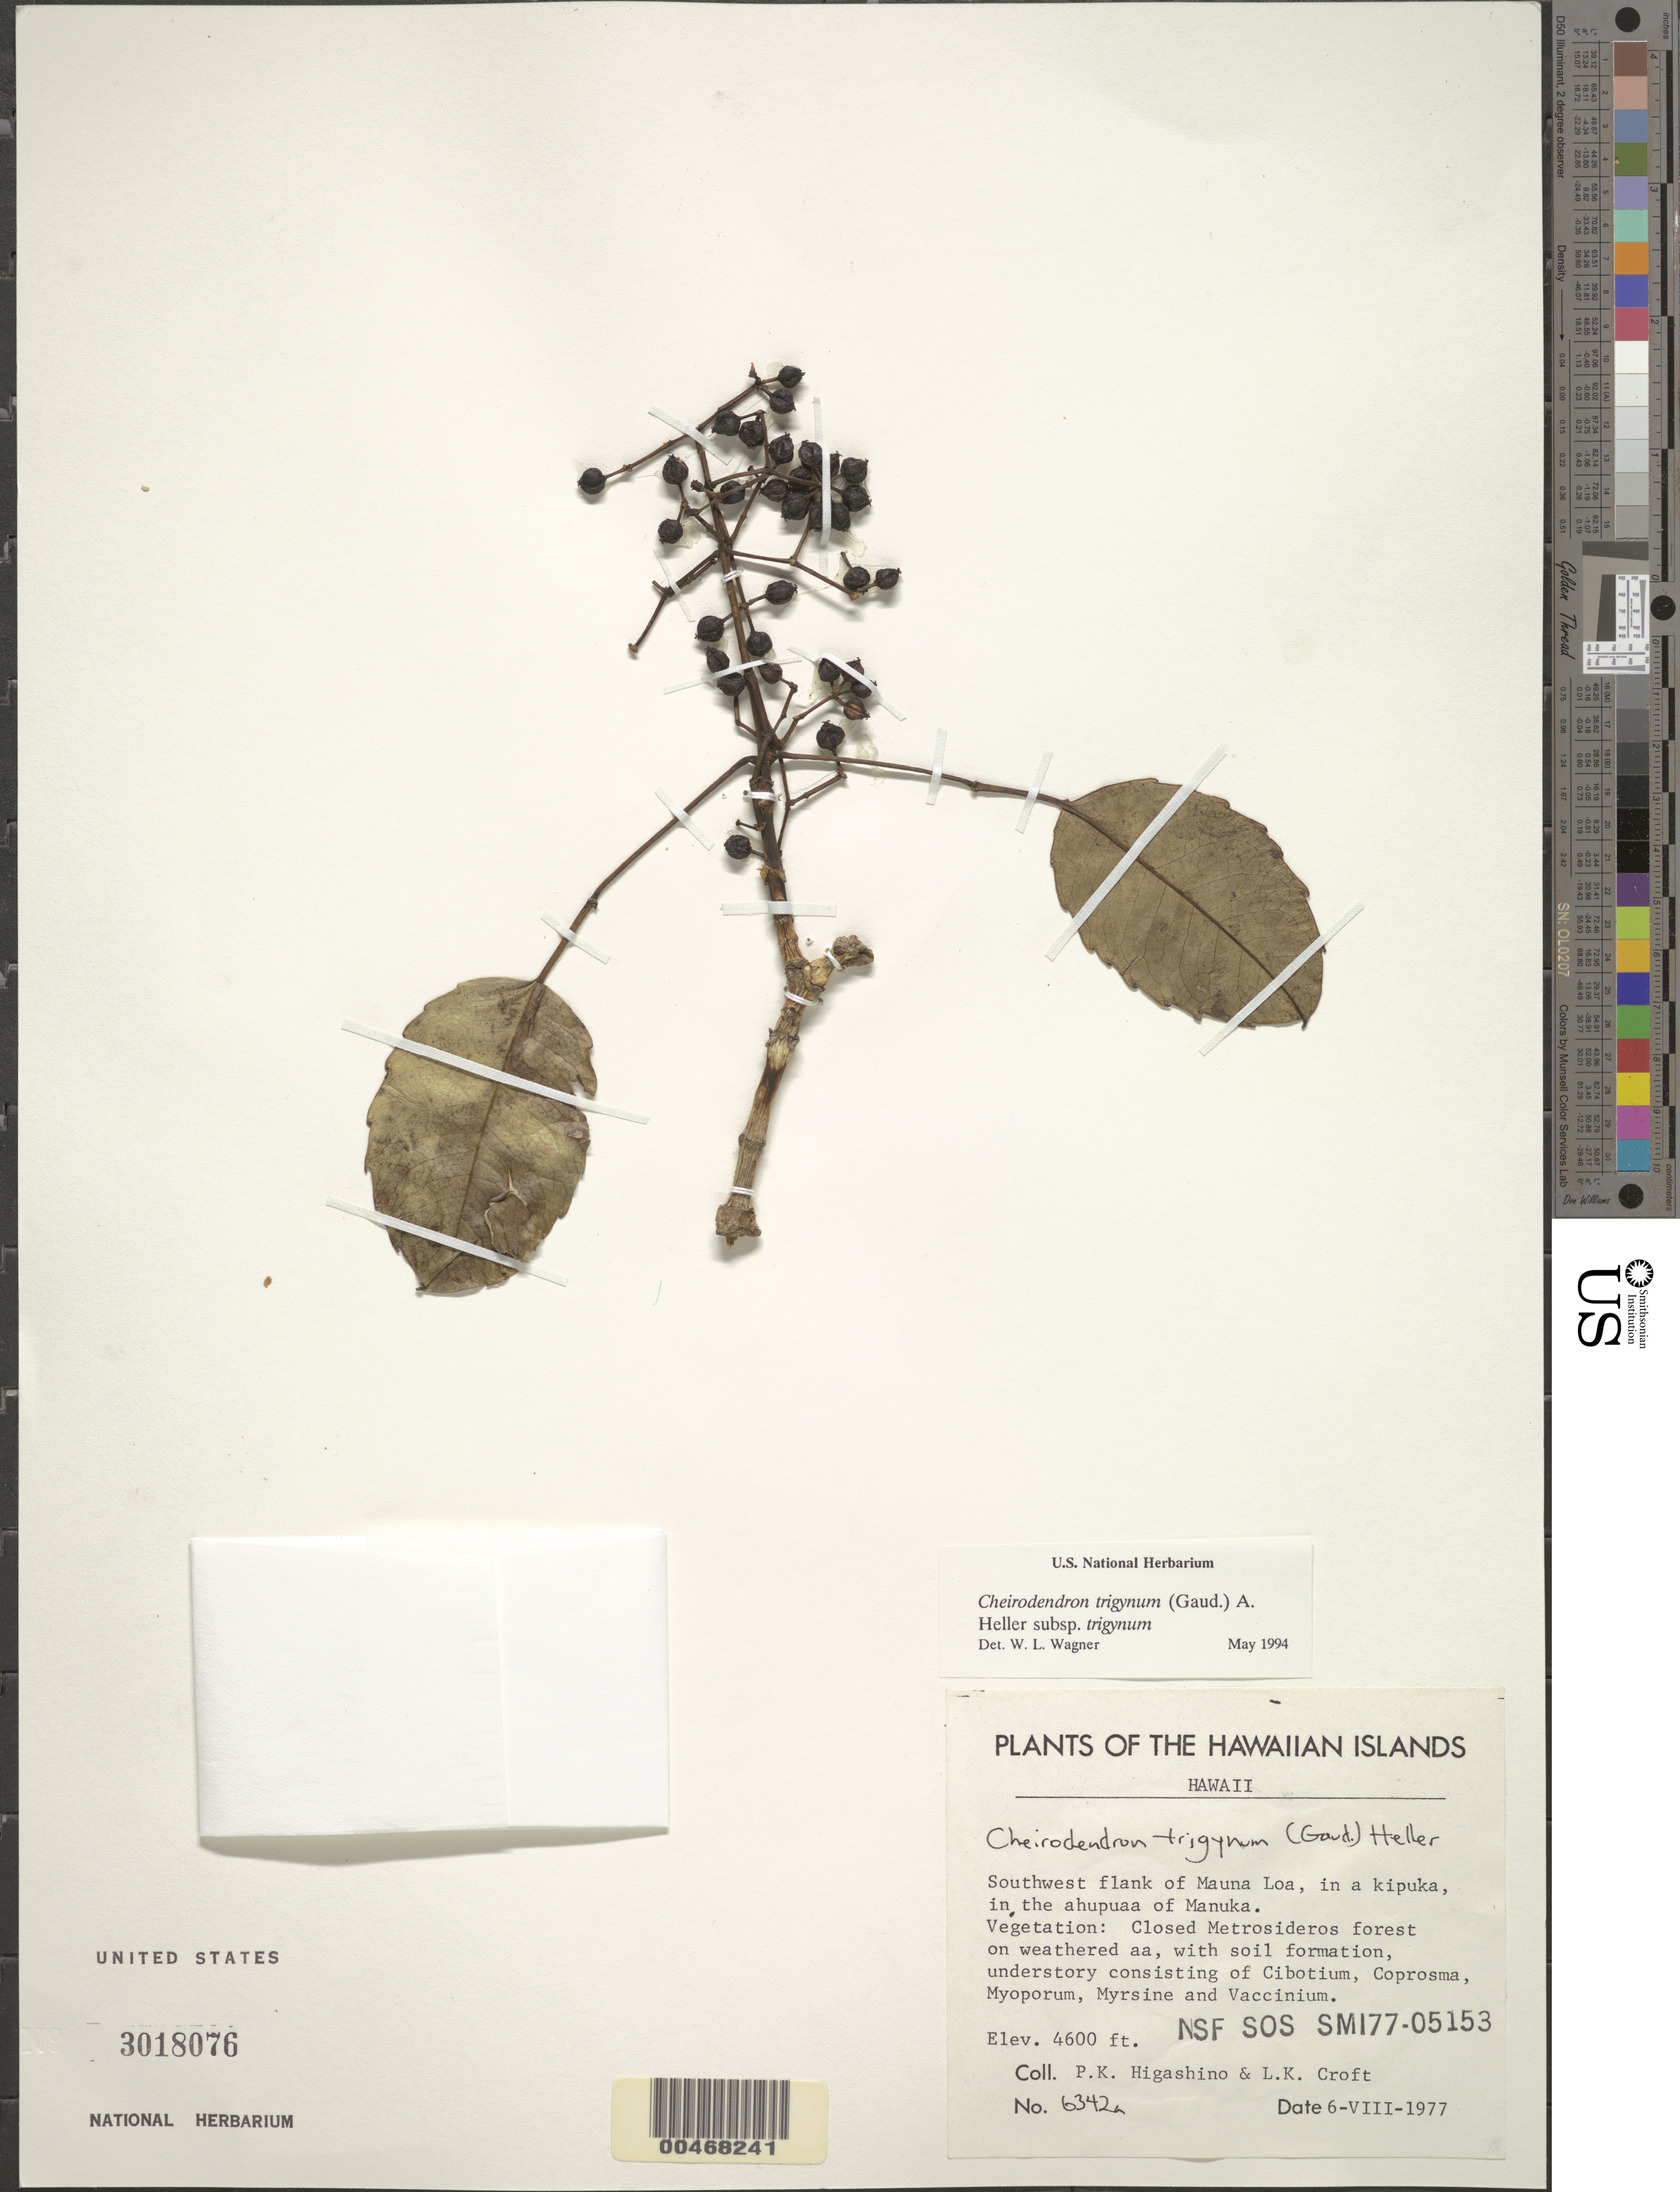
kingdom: Plantae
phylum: Tracheophyta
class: Magnoliopsida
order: Apiales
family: Araliaceae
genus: Cheirodendron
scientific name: Cheirodendron trigynum subsp. trigynum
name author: (Gaudich.) A. Heller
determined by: Wagner, W. L., (BOT), Smithsonian Institution - National Museum of Natural History (UNITED STATES)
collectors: P. Higashino & L. Croft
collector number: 6342a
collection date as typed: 6 Aug 1977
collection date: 1977-08-06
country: United States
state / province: Hawaii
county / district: Hawaii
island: Hawaii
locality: SW flank of Mauna Loa, in a kipuka, in the ahupuaa of Manuka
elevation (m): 1402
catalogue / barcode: US 3018076